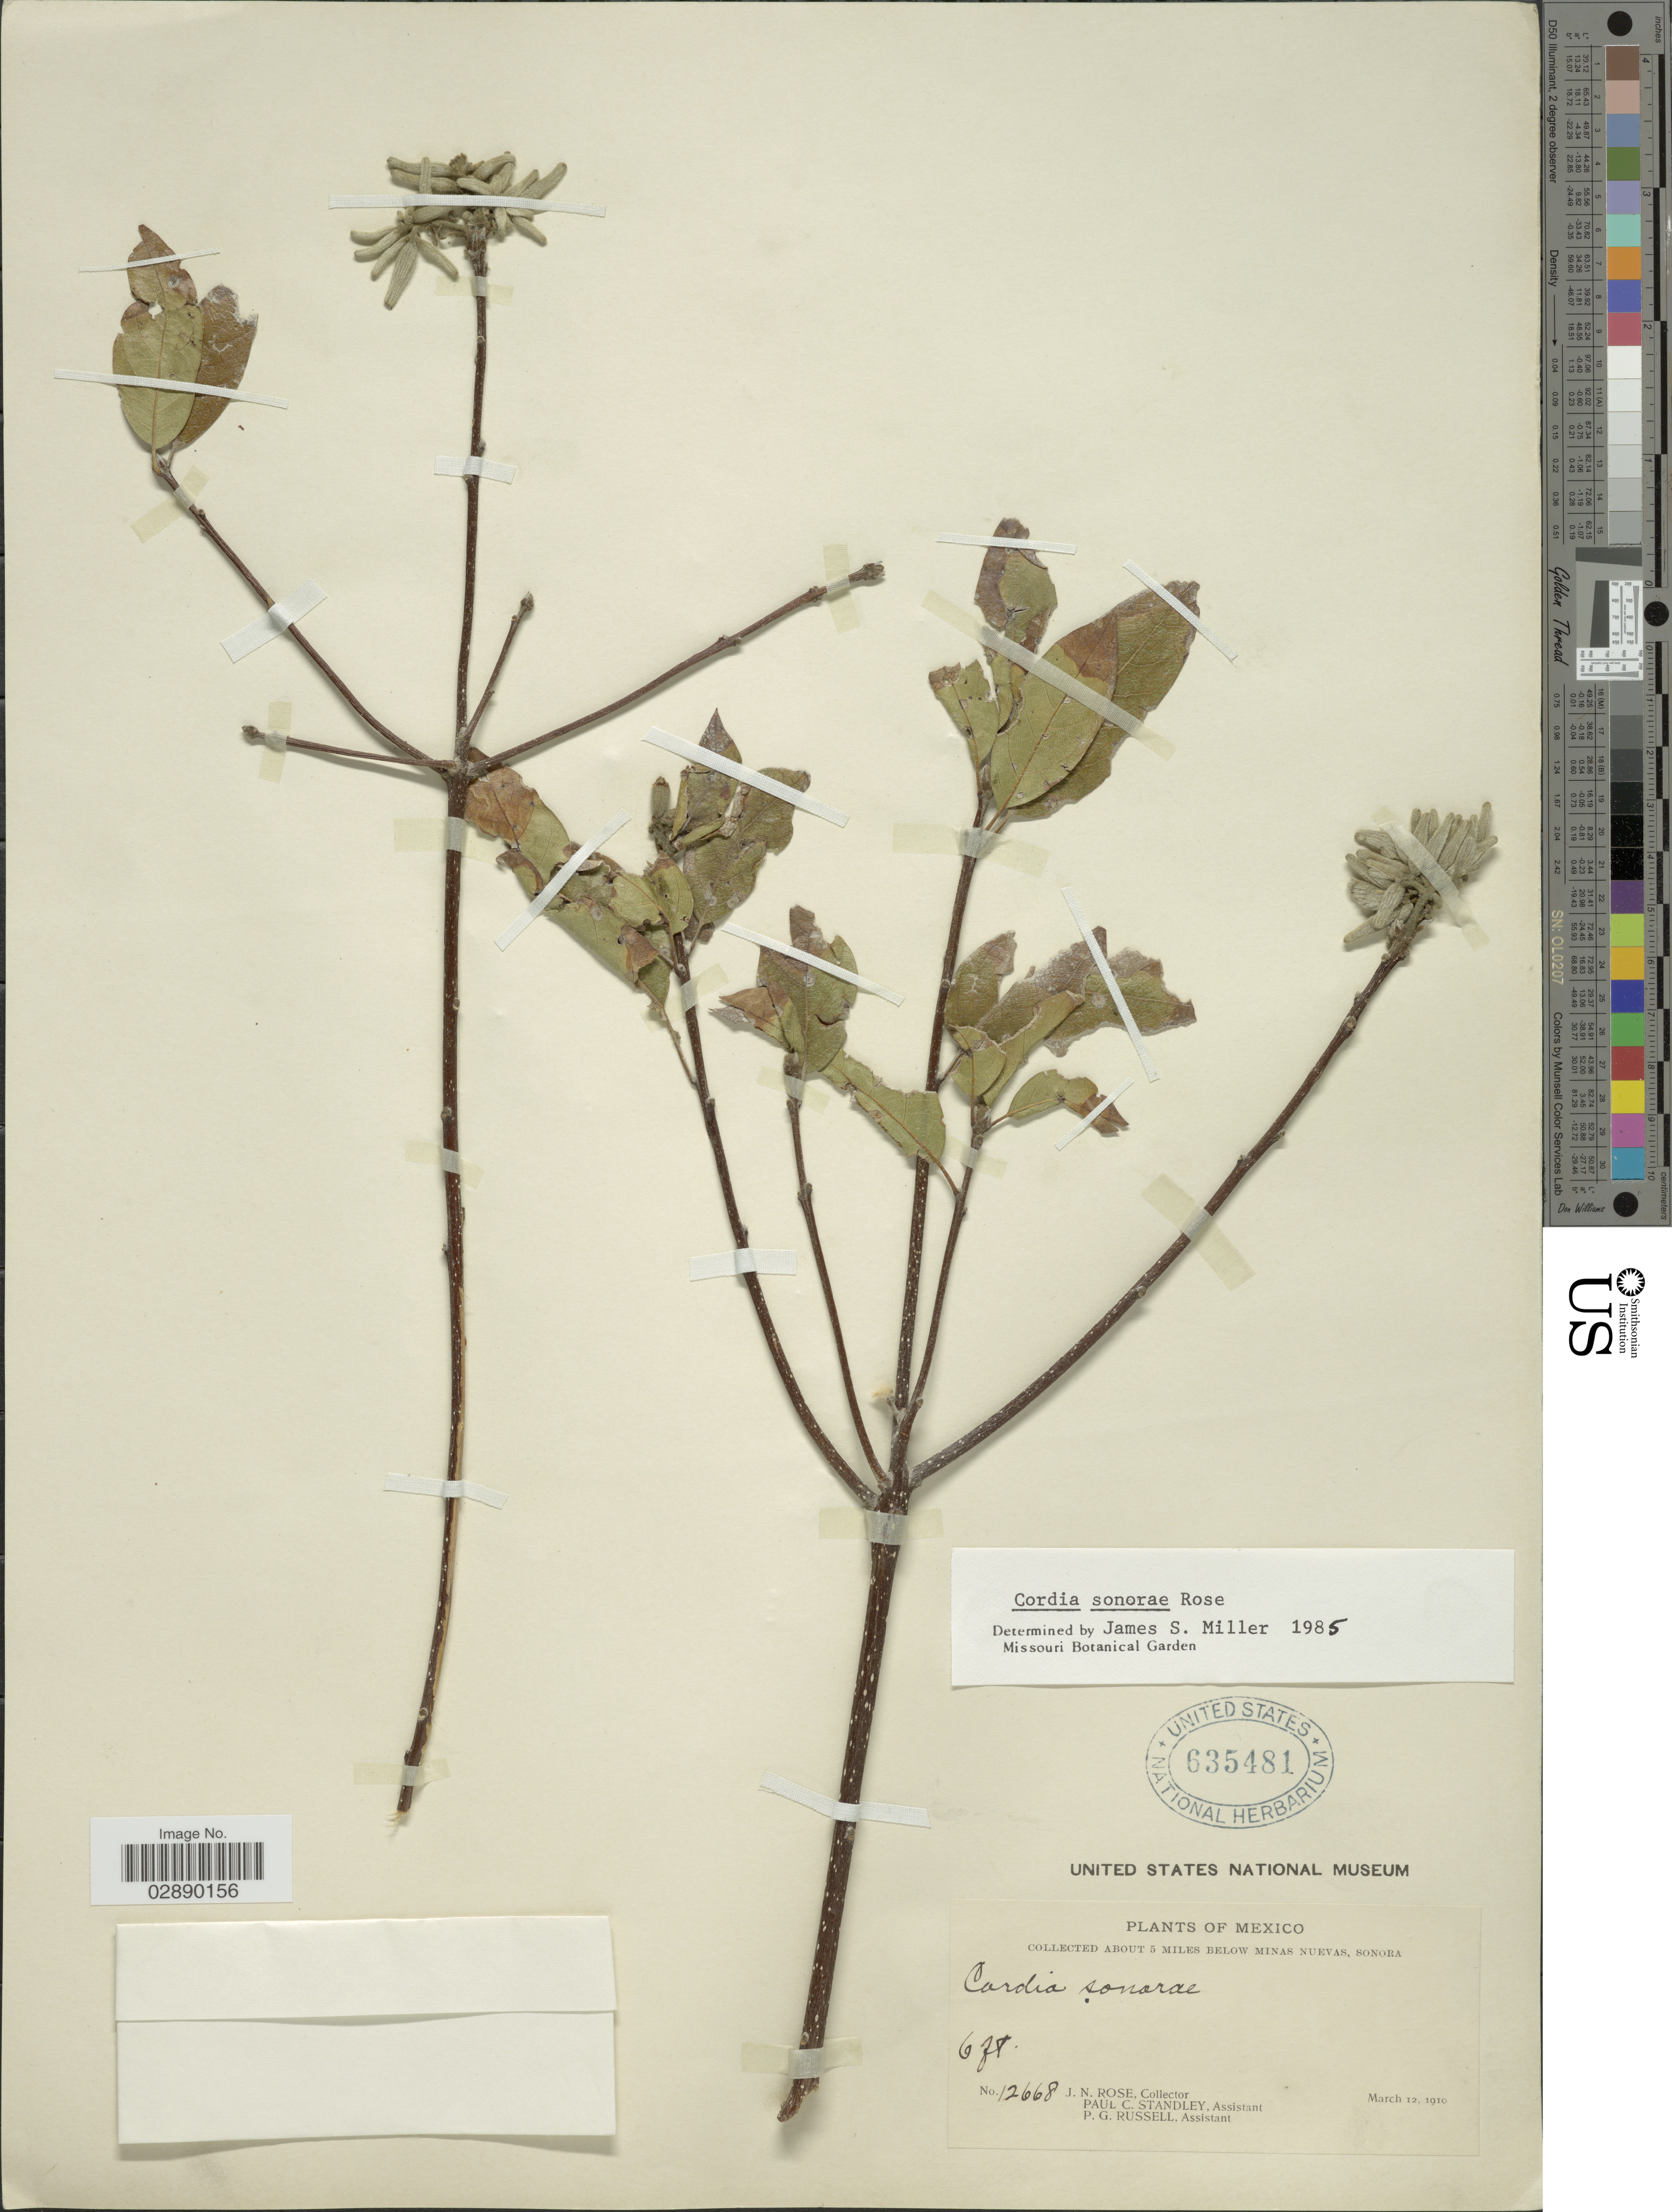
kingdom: Plantae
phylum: Tracheophyta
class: Magnoliopsida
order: Boraginales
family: Cordiaceae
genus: Cordia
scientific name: Cordia sonorae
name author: Rose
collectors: J. N. Rose, P. C. Standley & P. G. Russell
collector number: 12668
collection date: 1910-03-12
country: Mexico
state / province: Sonora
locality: Collected about 5 miles below Minas Nuevas.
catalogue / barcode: US 635481